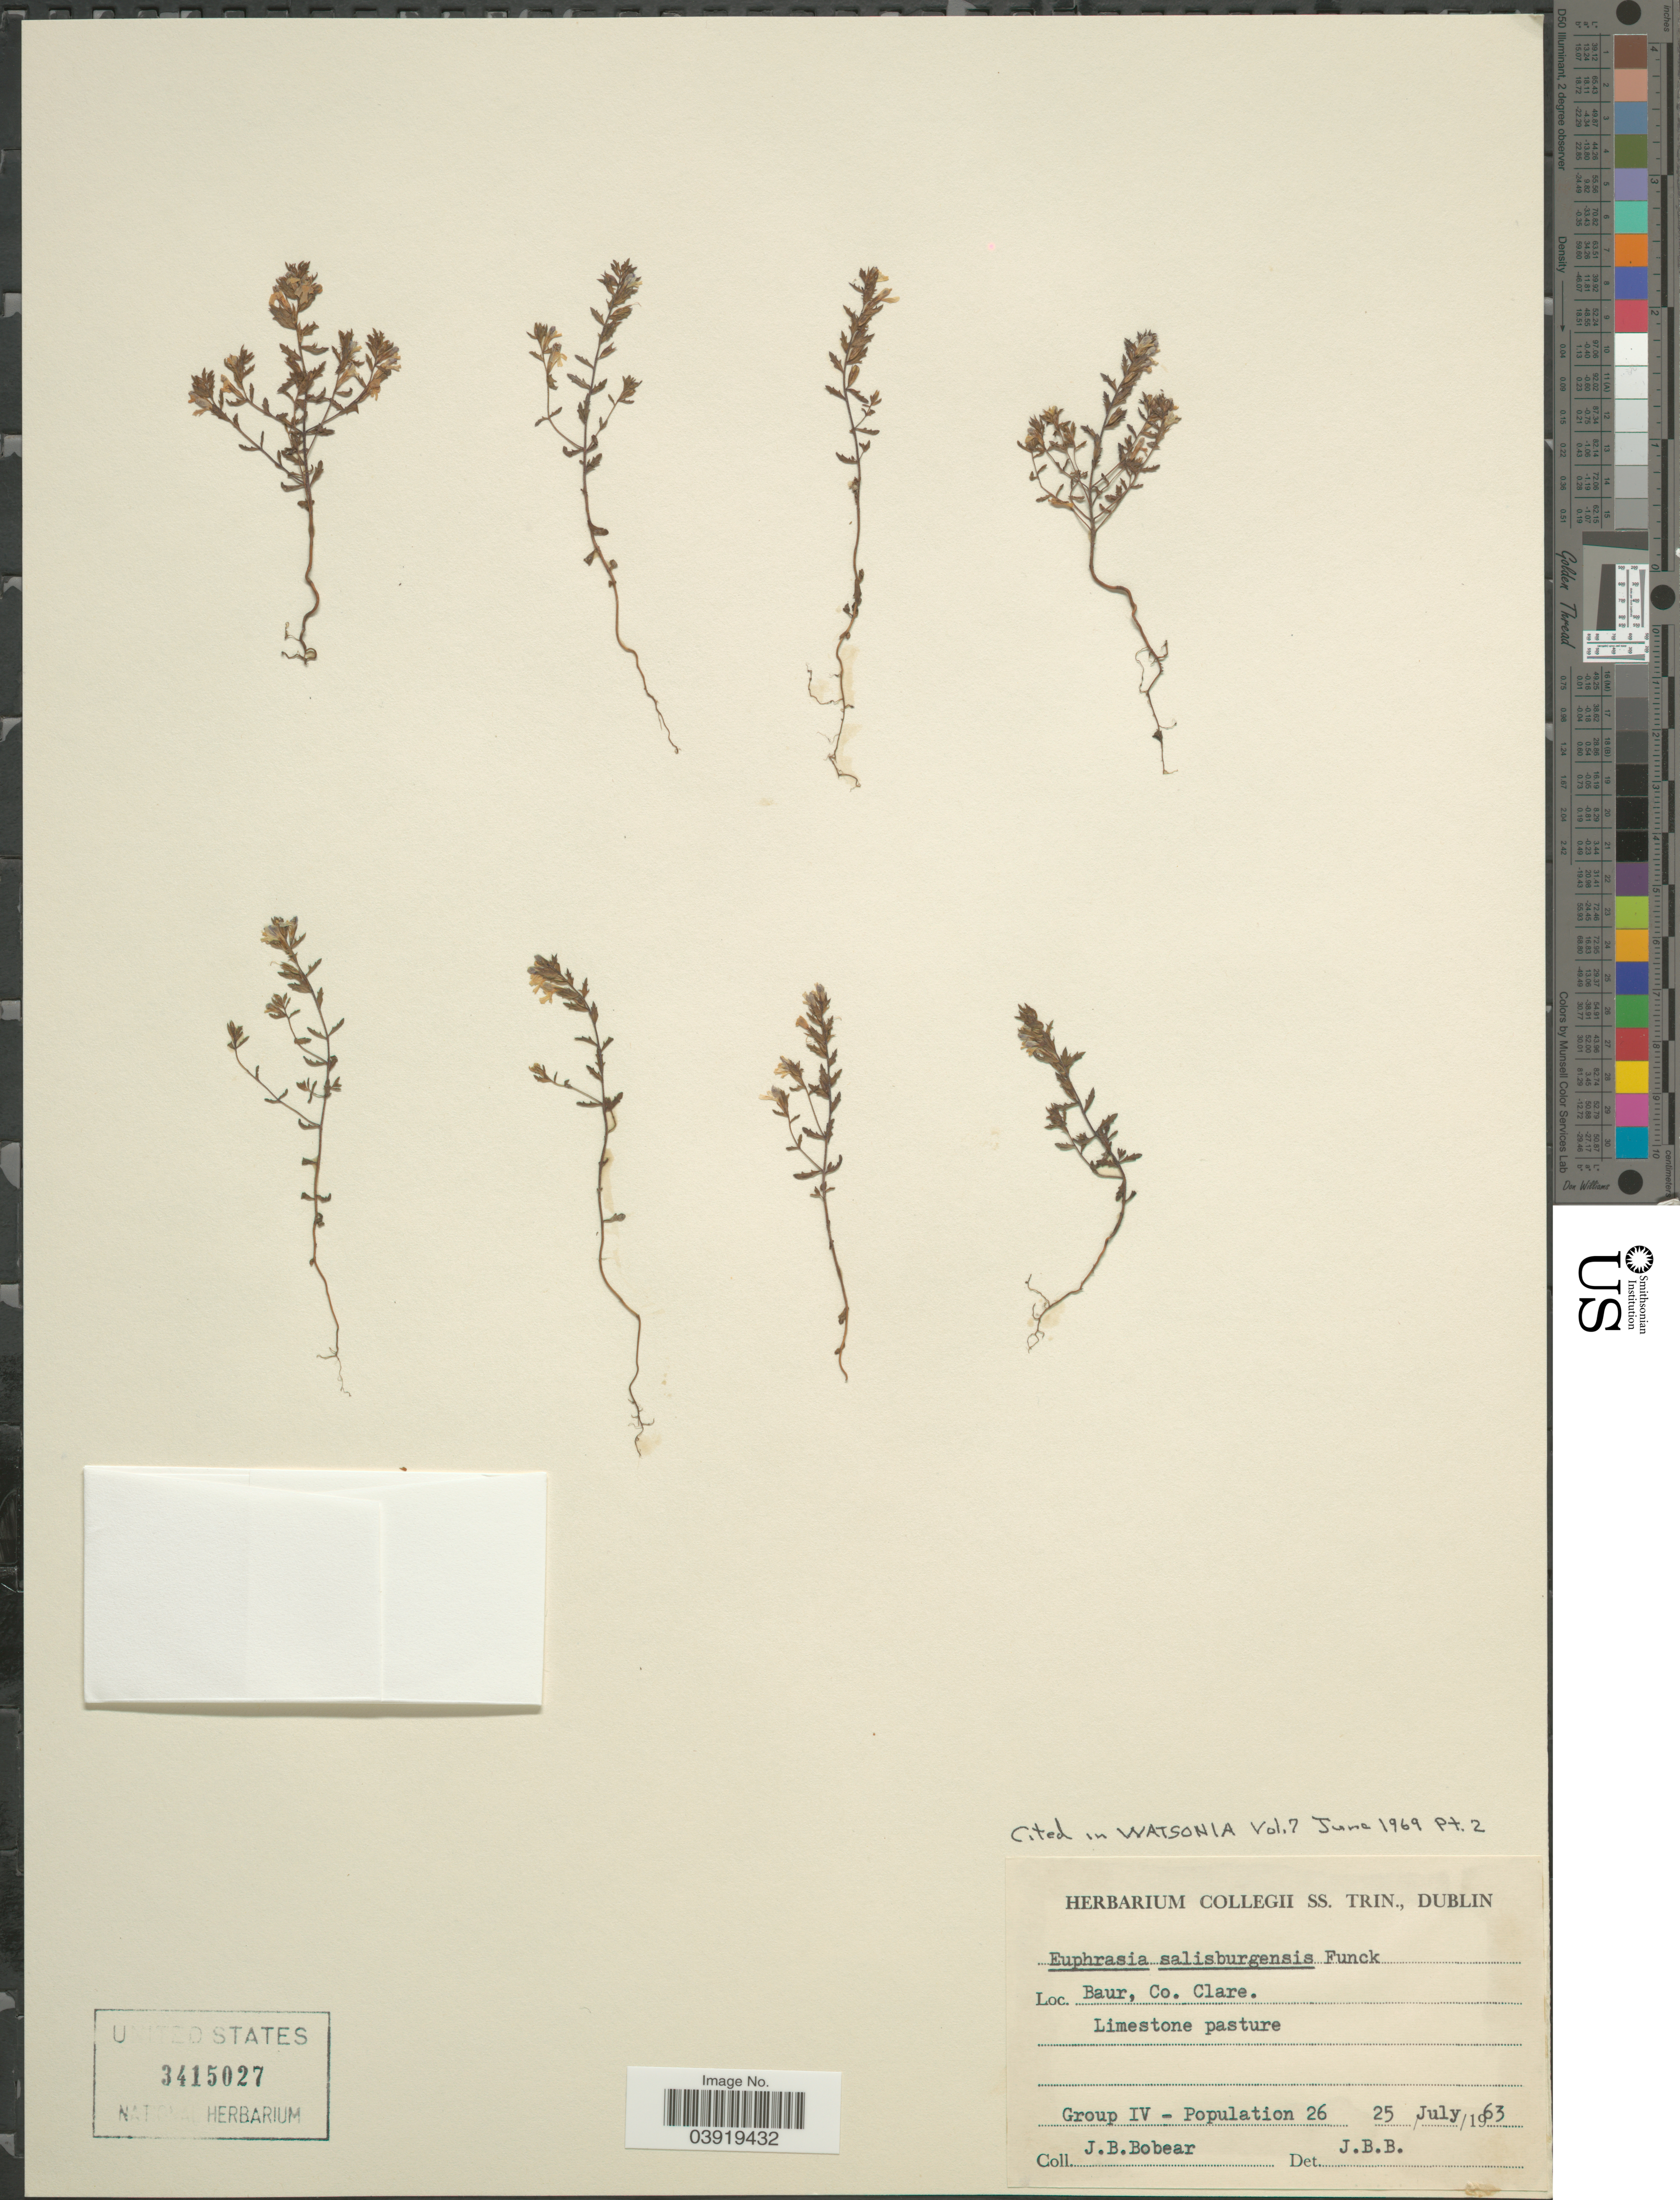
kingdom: Plantae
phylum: Tracheophyta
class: Magnoliopsida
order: Lamiales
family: Orobanchaceae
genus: Euphrasia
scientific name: Euphrasia salisburgensis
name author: Funck ex Hoppe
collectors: J. Bobear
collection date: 1963-07-25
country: Ireland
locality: Baur, Co. Clare. Group IV - Population 26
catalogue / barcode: US 3415027